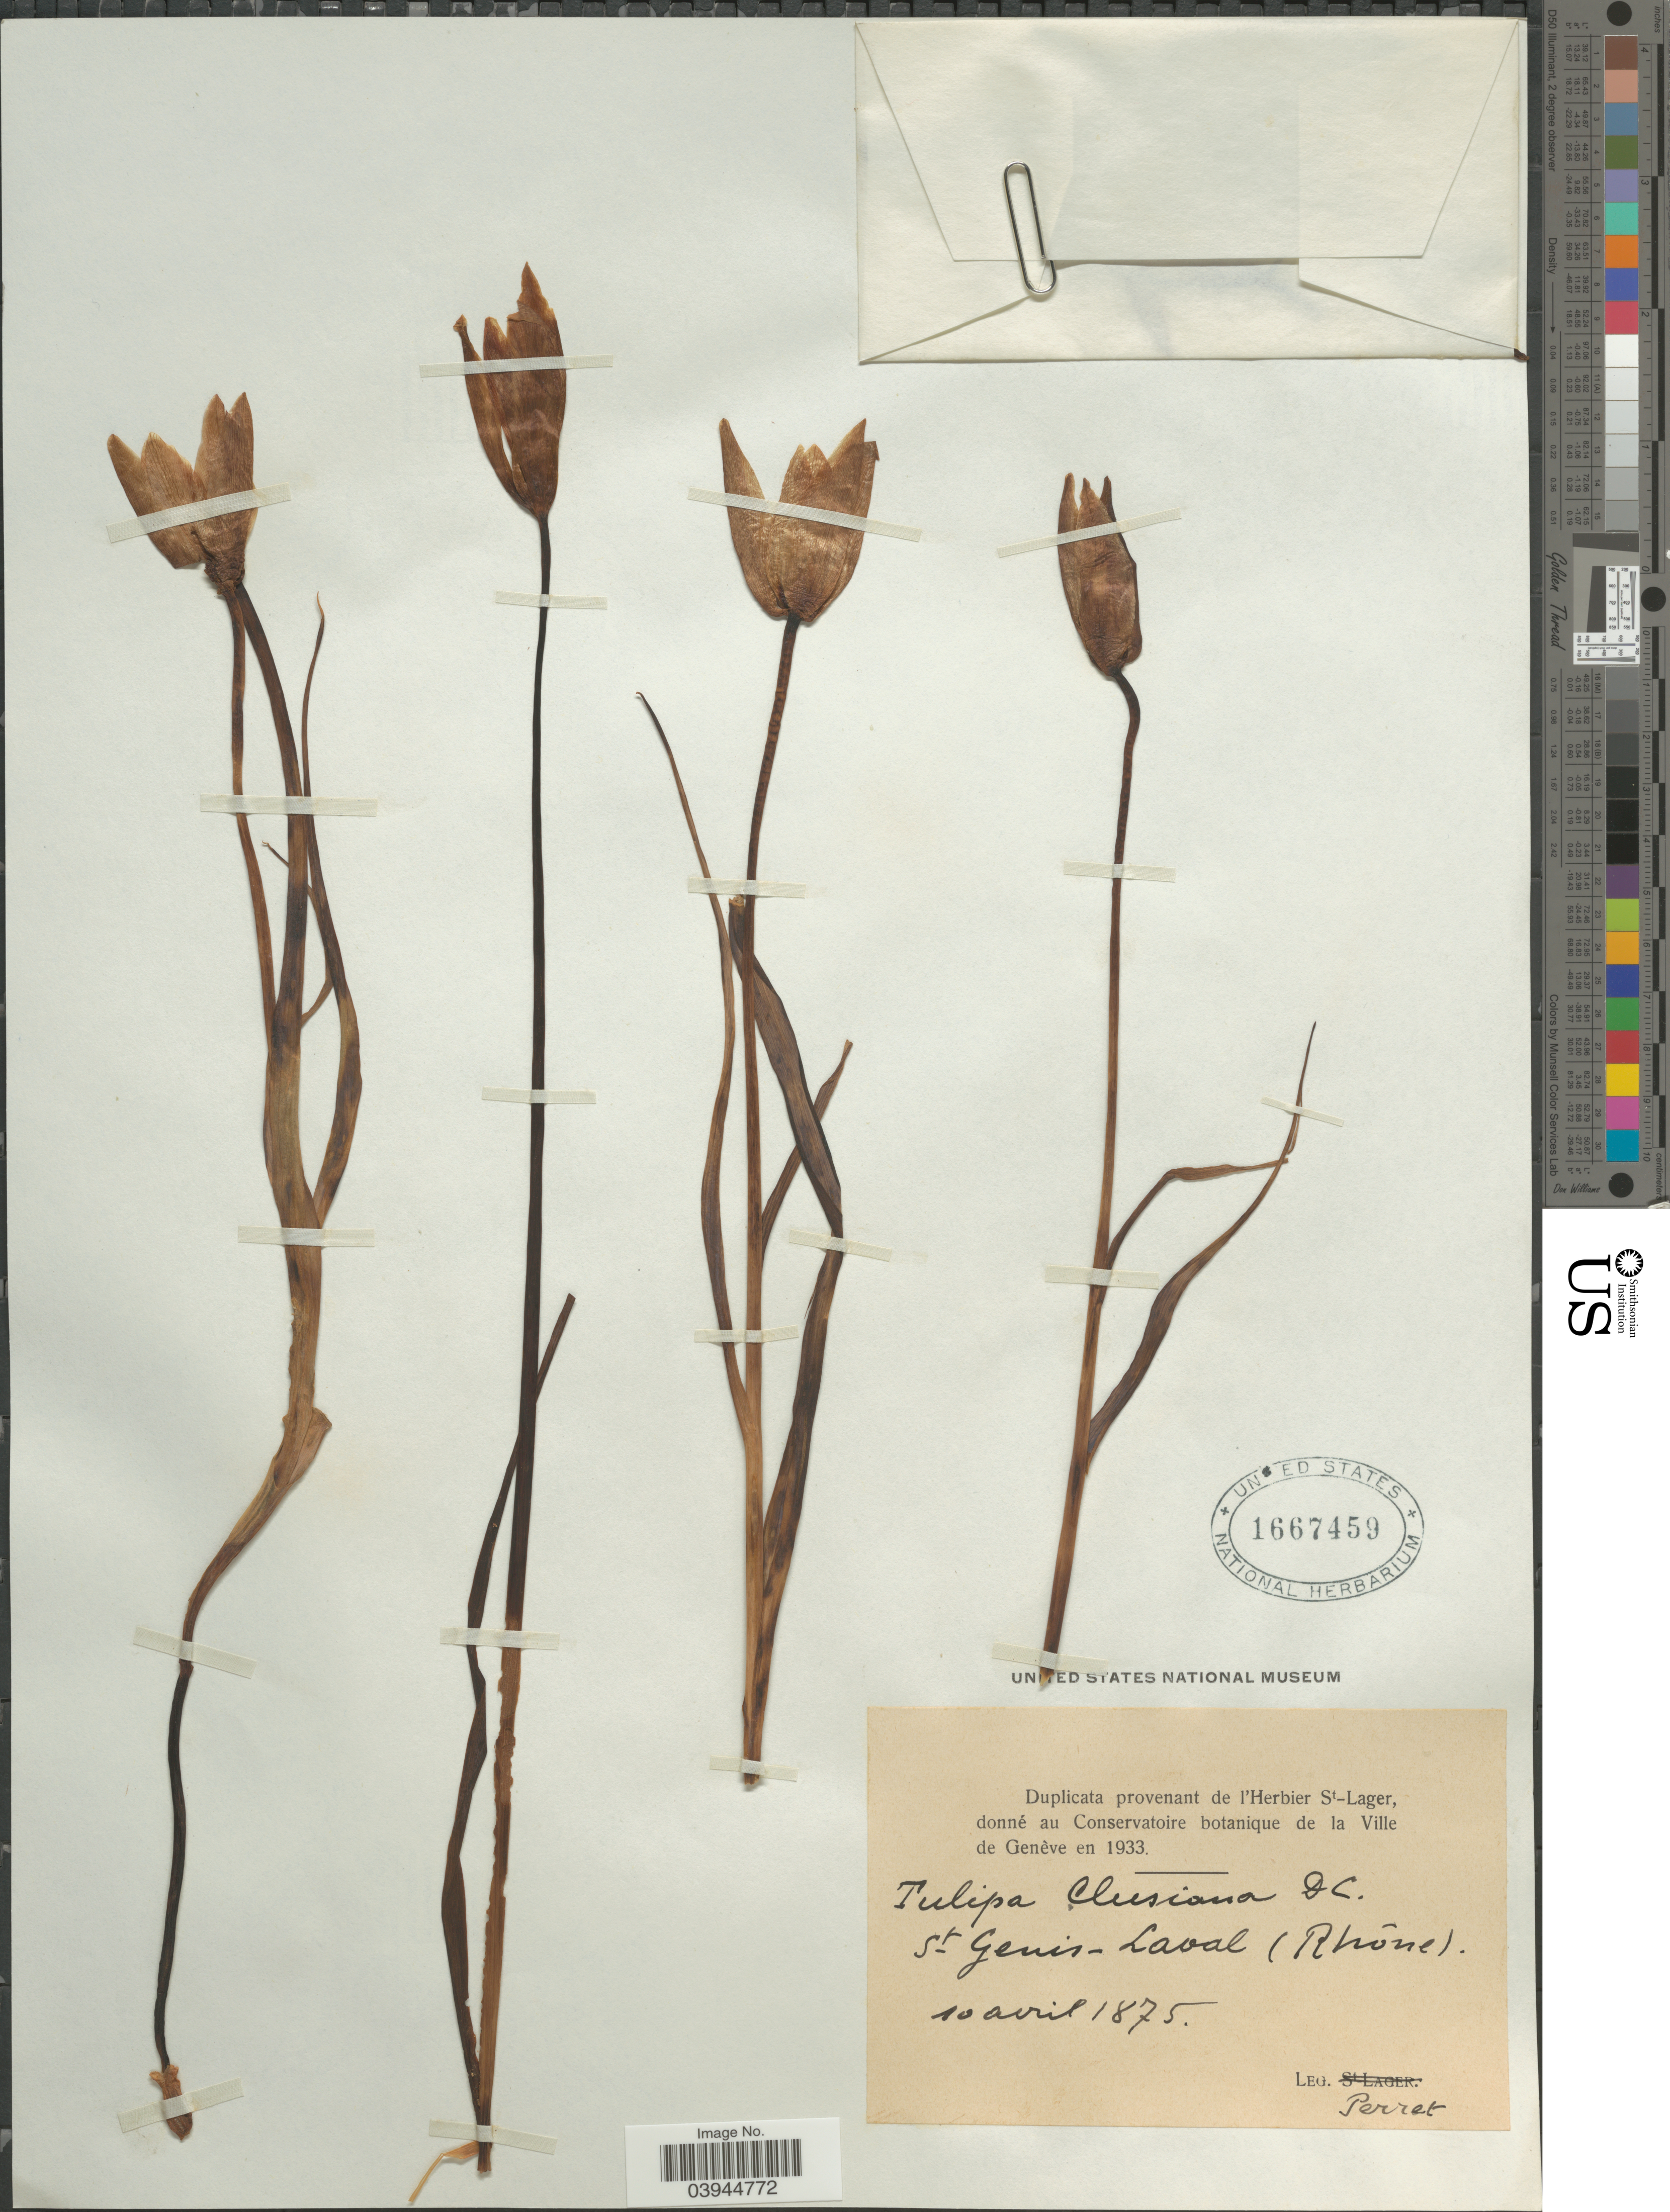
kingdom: Plantae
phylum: Tracheophyta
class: Liliopsida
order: Liliales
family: Liliaceae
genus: Tulipa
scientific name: Tulipa clusiana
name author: DC.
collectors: Perret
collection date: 1875-04-10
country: France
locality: St. Genis-Laval (Rhône).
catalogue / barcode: US 1667459